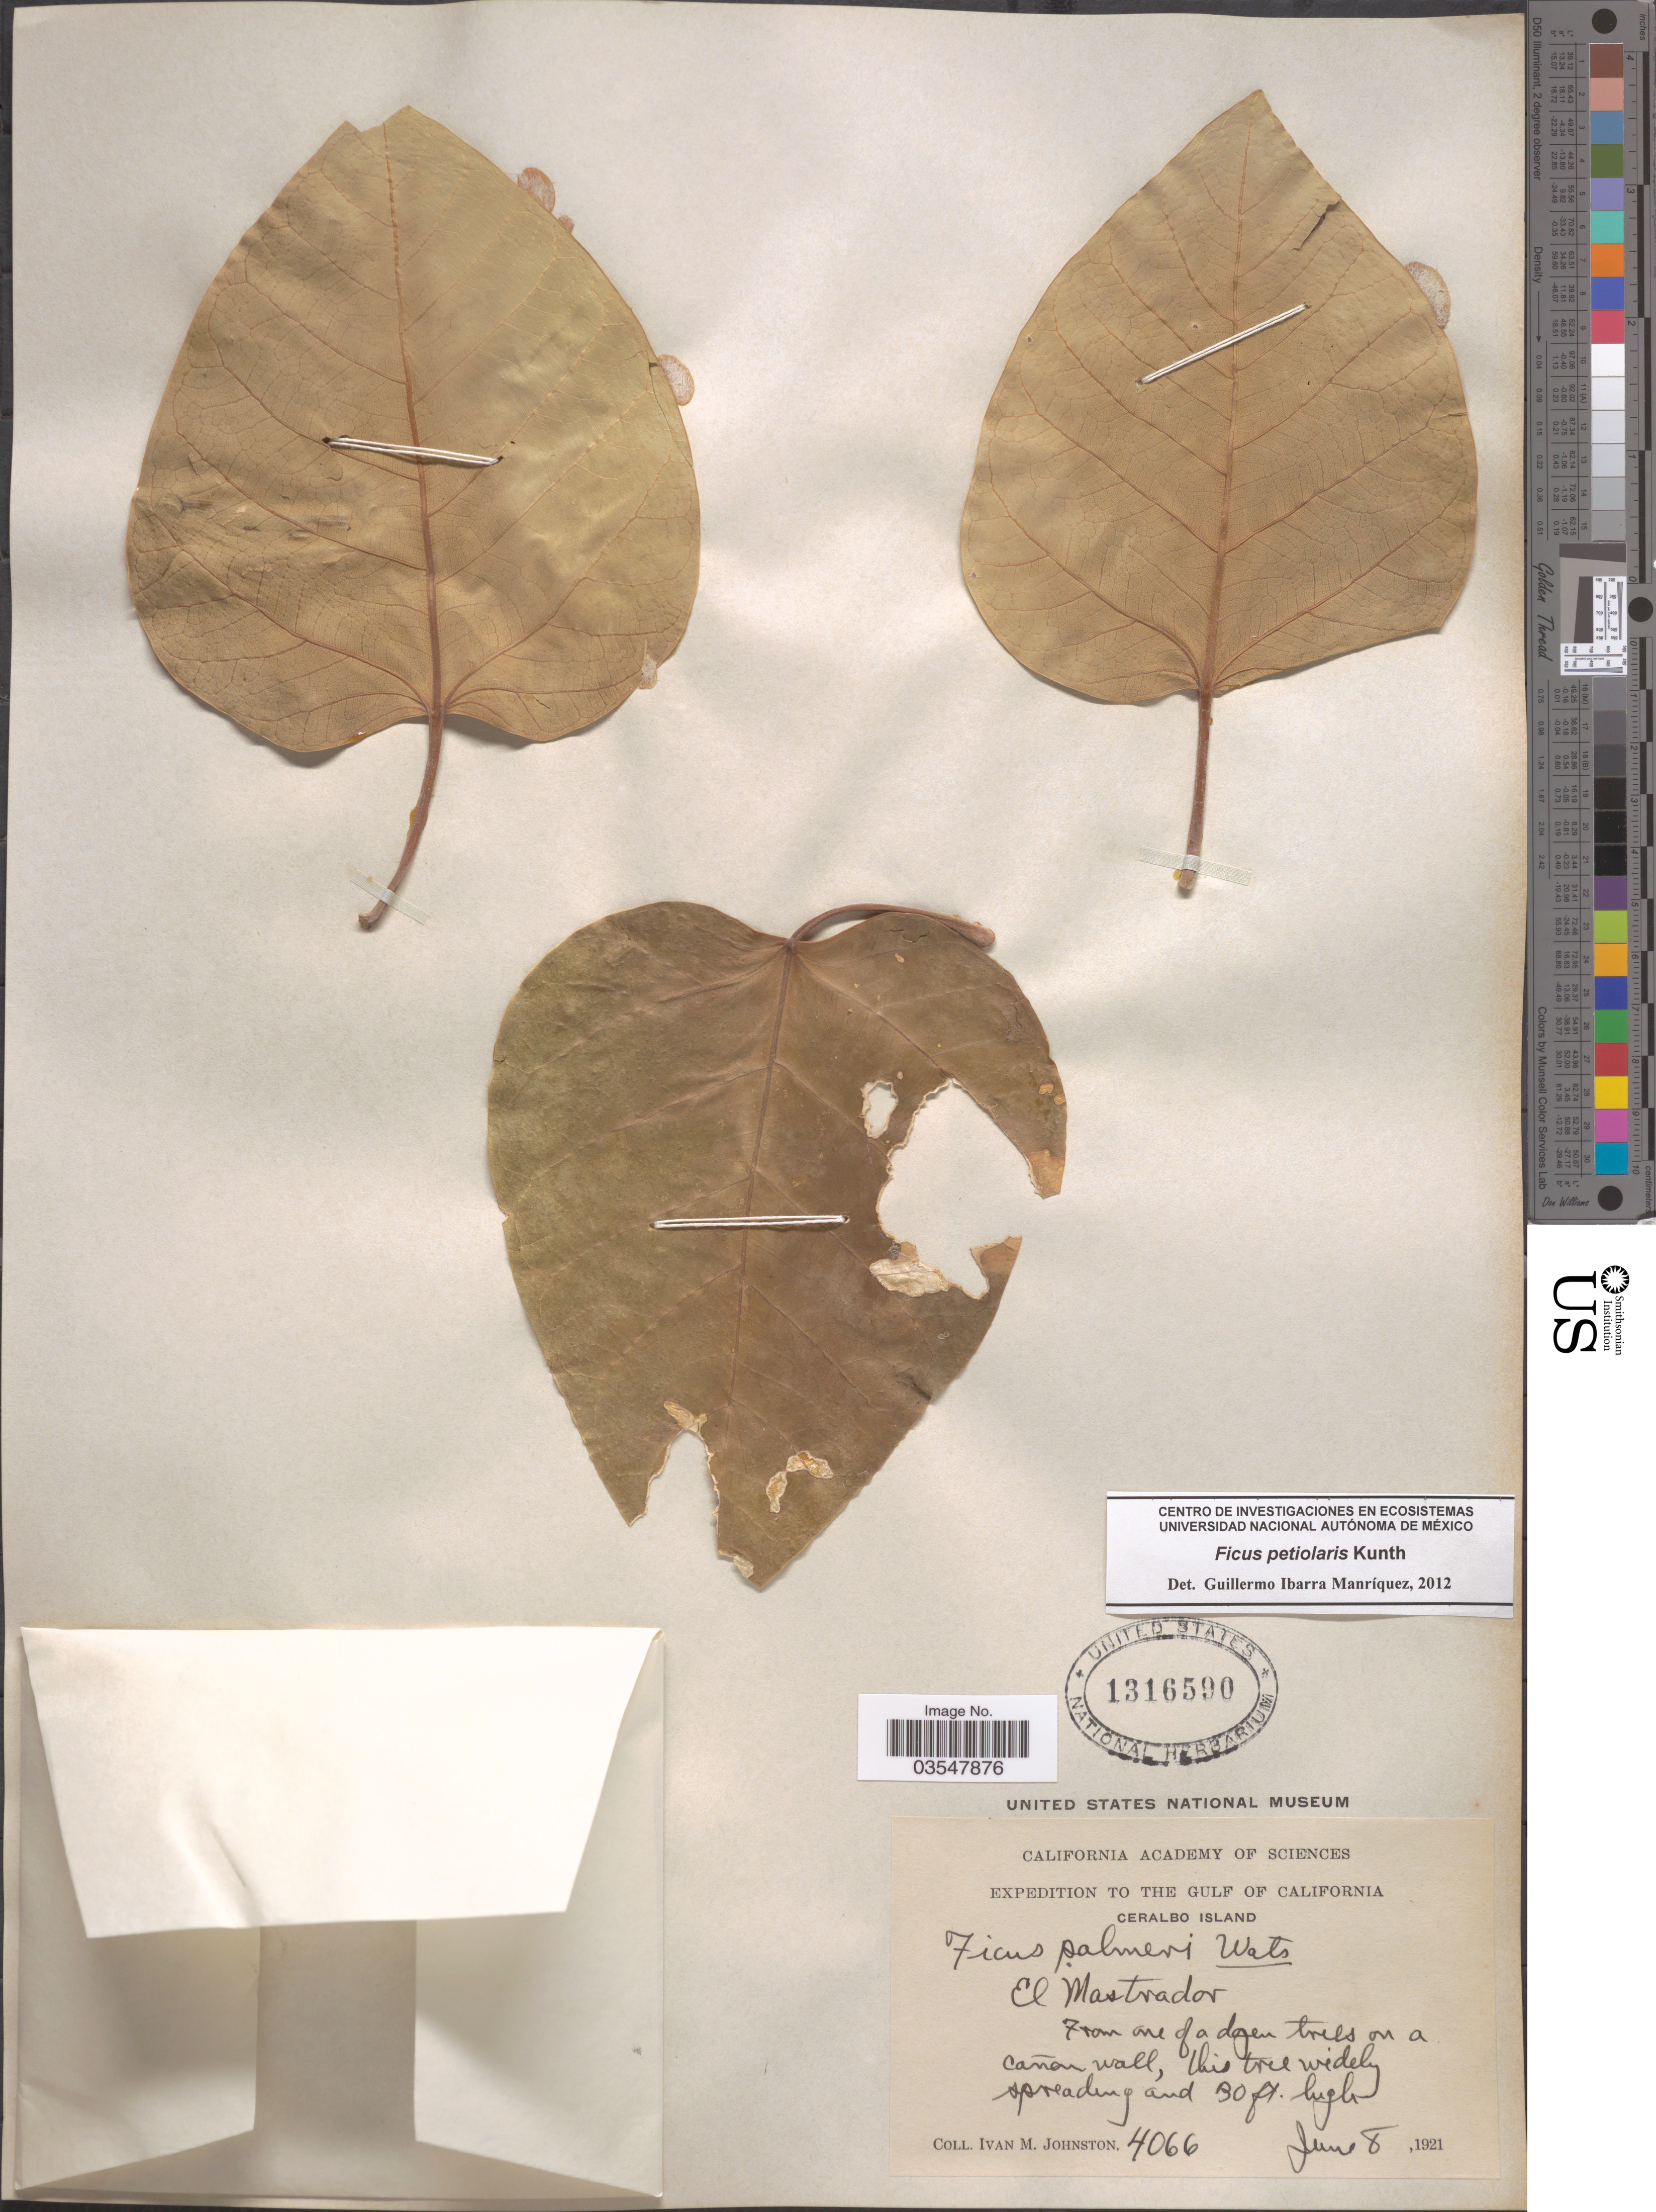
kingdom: Plantae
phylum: Tracheophyta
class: Magnoliopsida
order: Rosales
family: Moraceae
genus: Ficus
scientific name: Ficus petiolaris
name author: Kunth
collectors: I.M. Johnston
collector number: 4066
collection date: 1921-06-08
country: Mexico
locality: The Gulf of California. Ceralbo Island. El Mastrador. [unsure placement]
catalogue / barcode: US 1316590